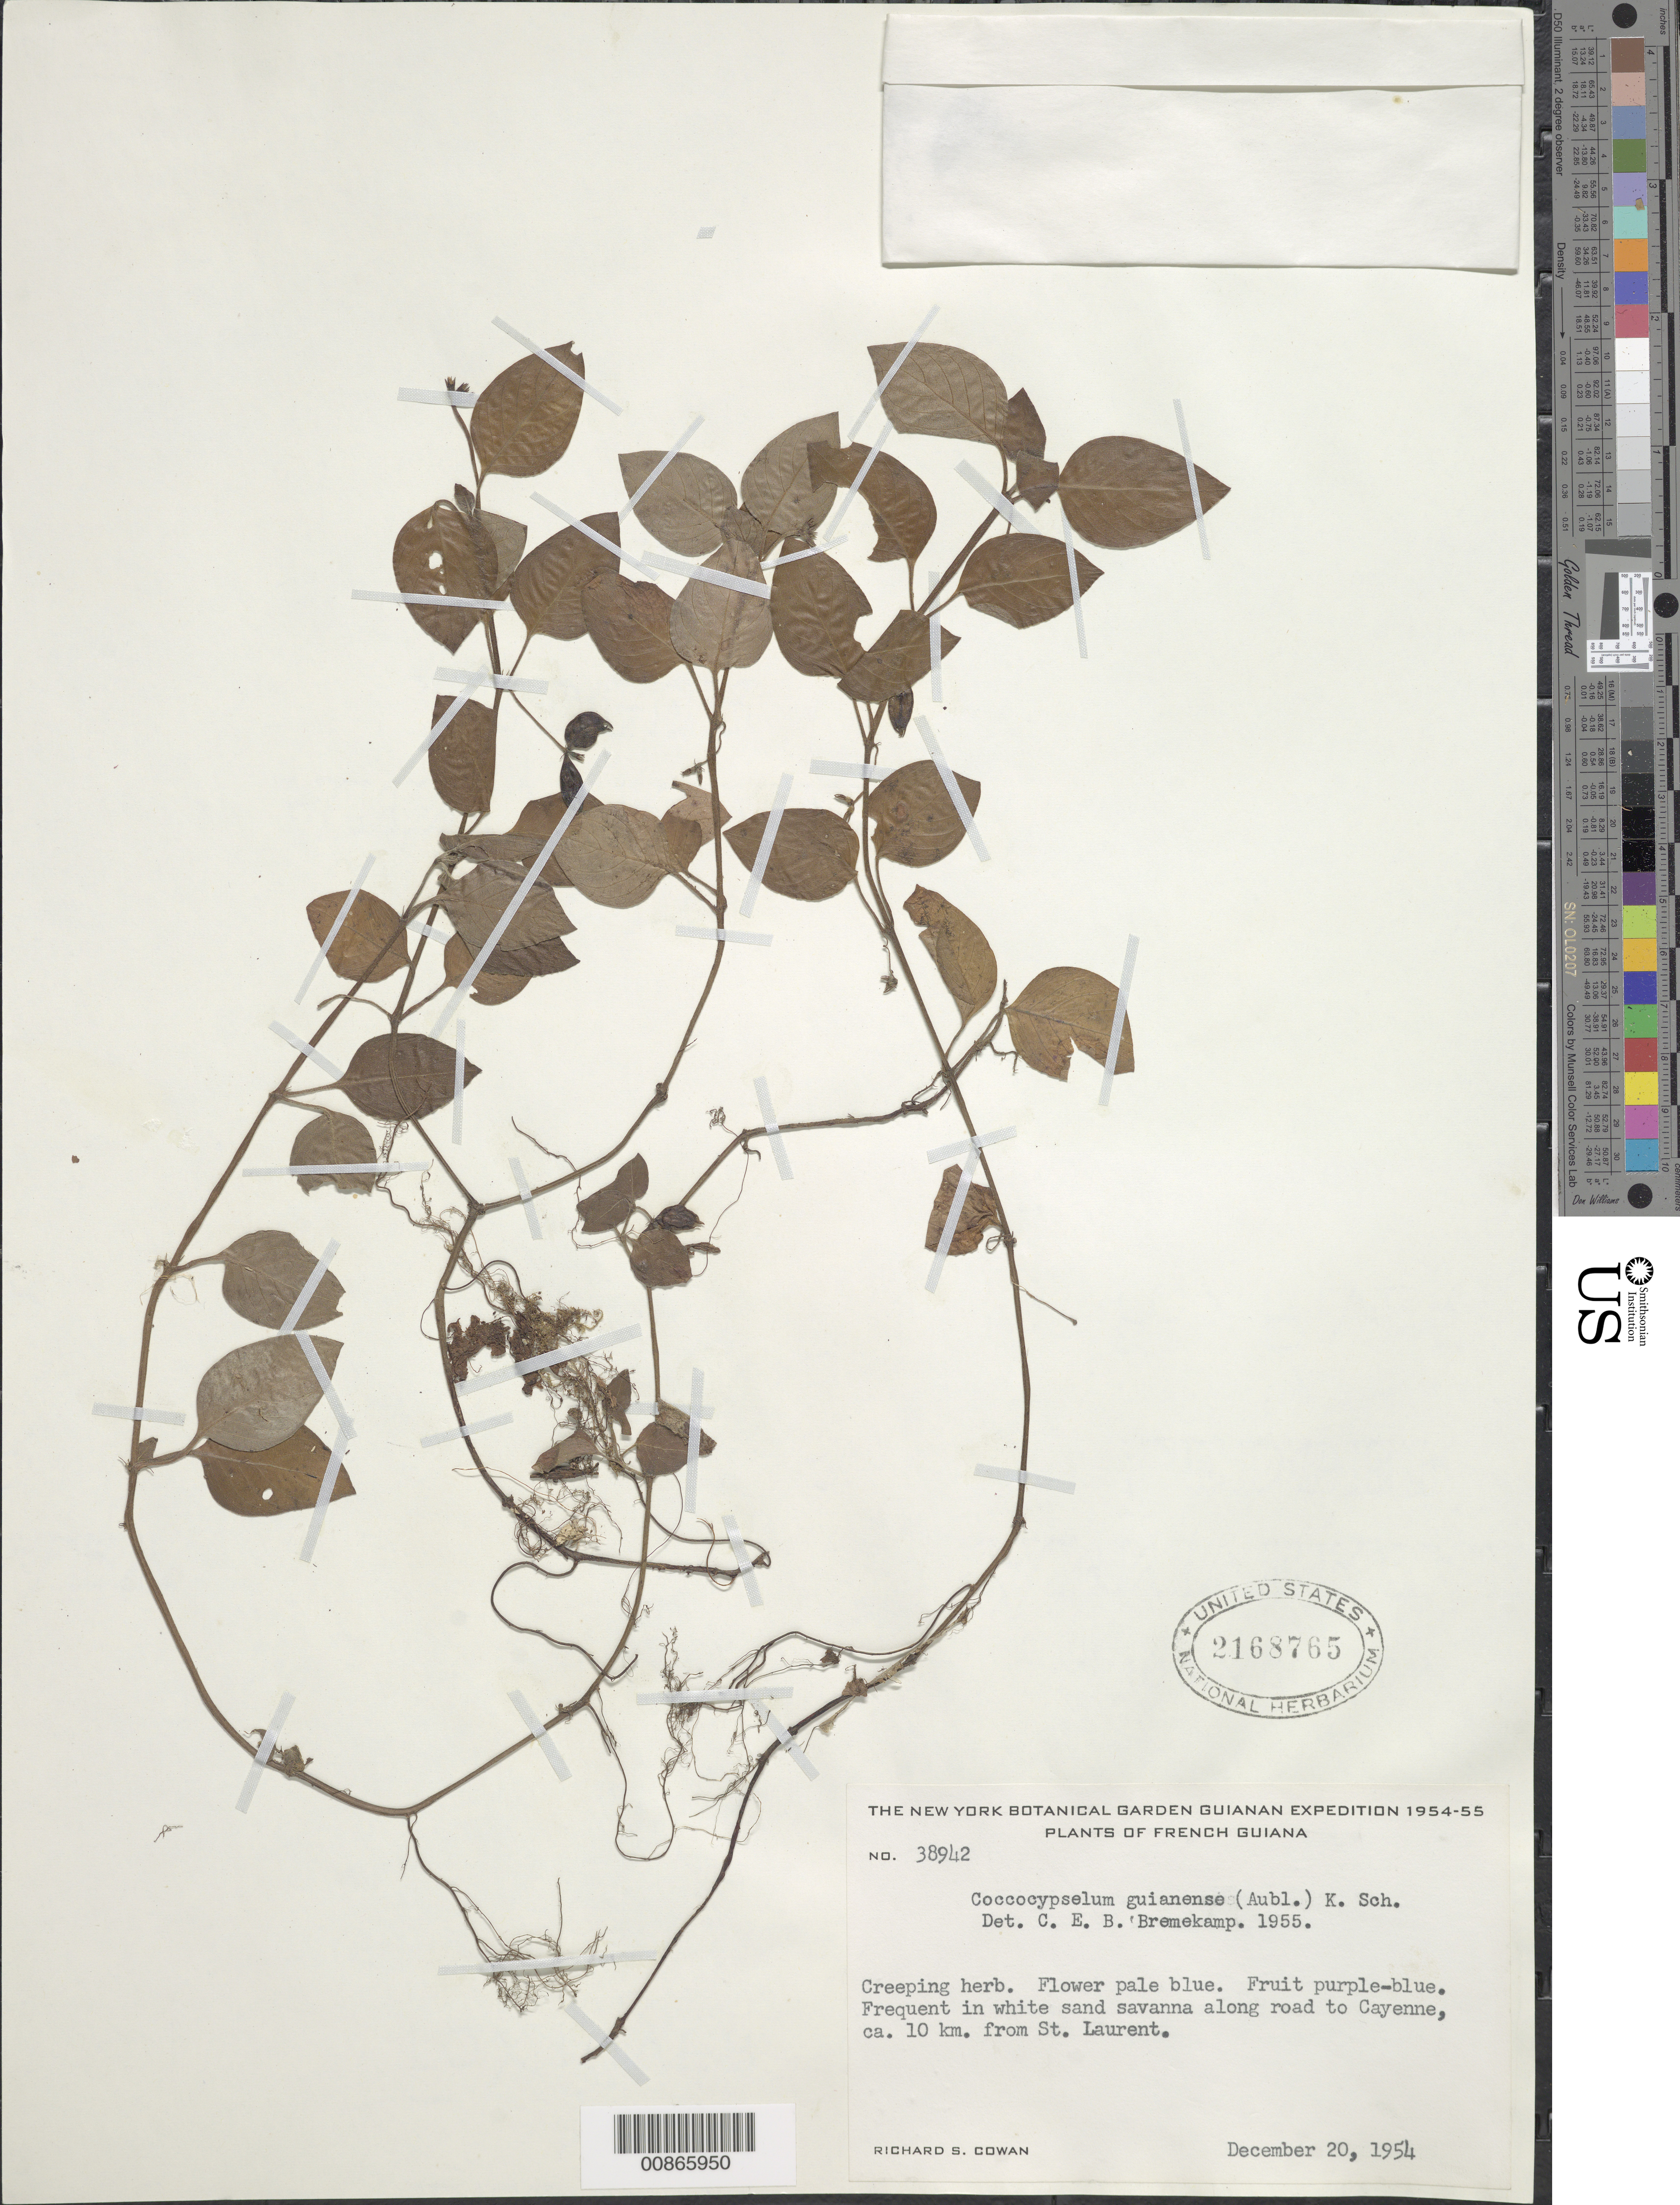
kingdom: Plantae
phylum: Tracheophyta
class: Magnoliopsida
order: Gentianales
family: Rubiaceae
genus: Coccocypselum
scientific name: Coccocypselum guianense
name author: (Aubl.) K. Schum.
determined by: Bremekamp, C. E. B.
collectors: R. S. Cowan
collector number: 38942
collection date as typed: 20-Dec-54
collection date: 1954-12-20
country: French Guiana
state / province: Cayenne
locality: Cayenne-St. Laurent road, 10 km from St. Laurent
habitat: White sand savanna along road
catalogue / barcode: US 2168765